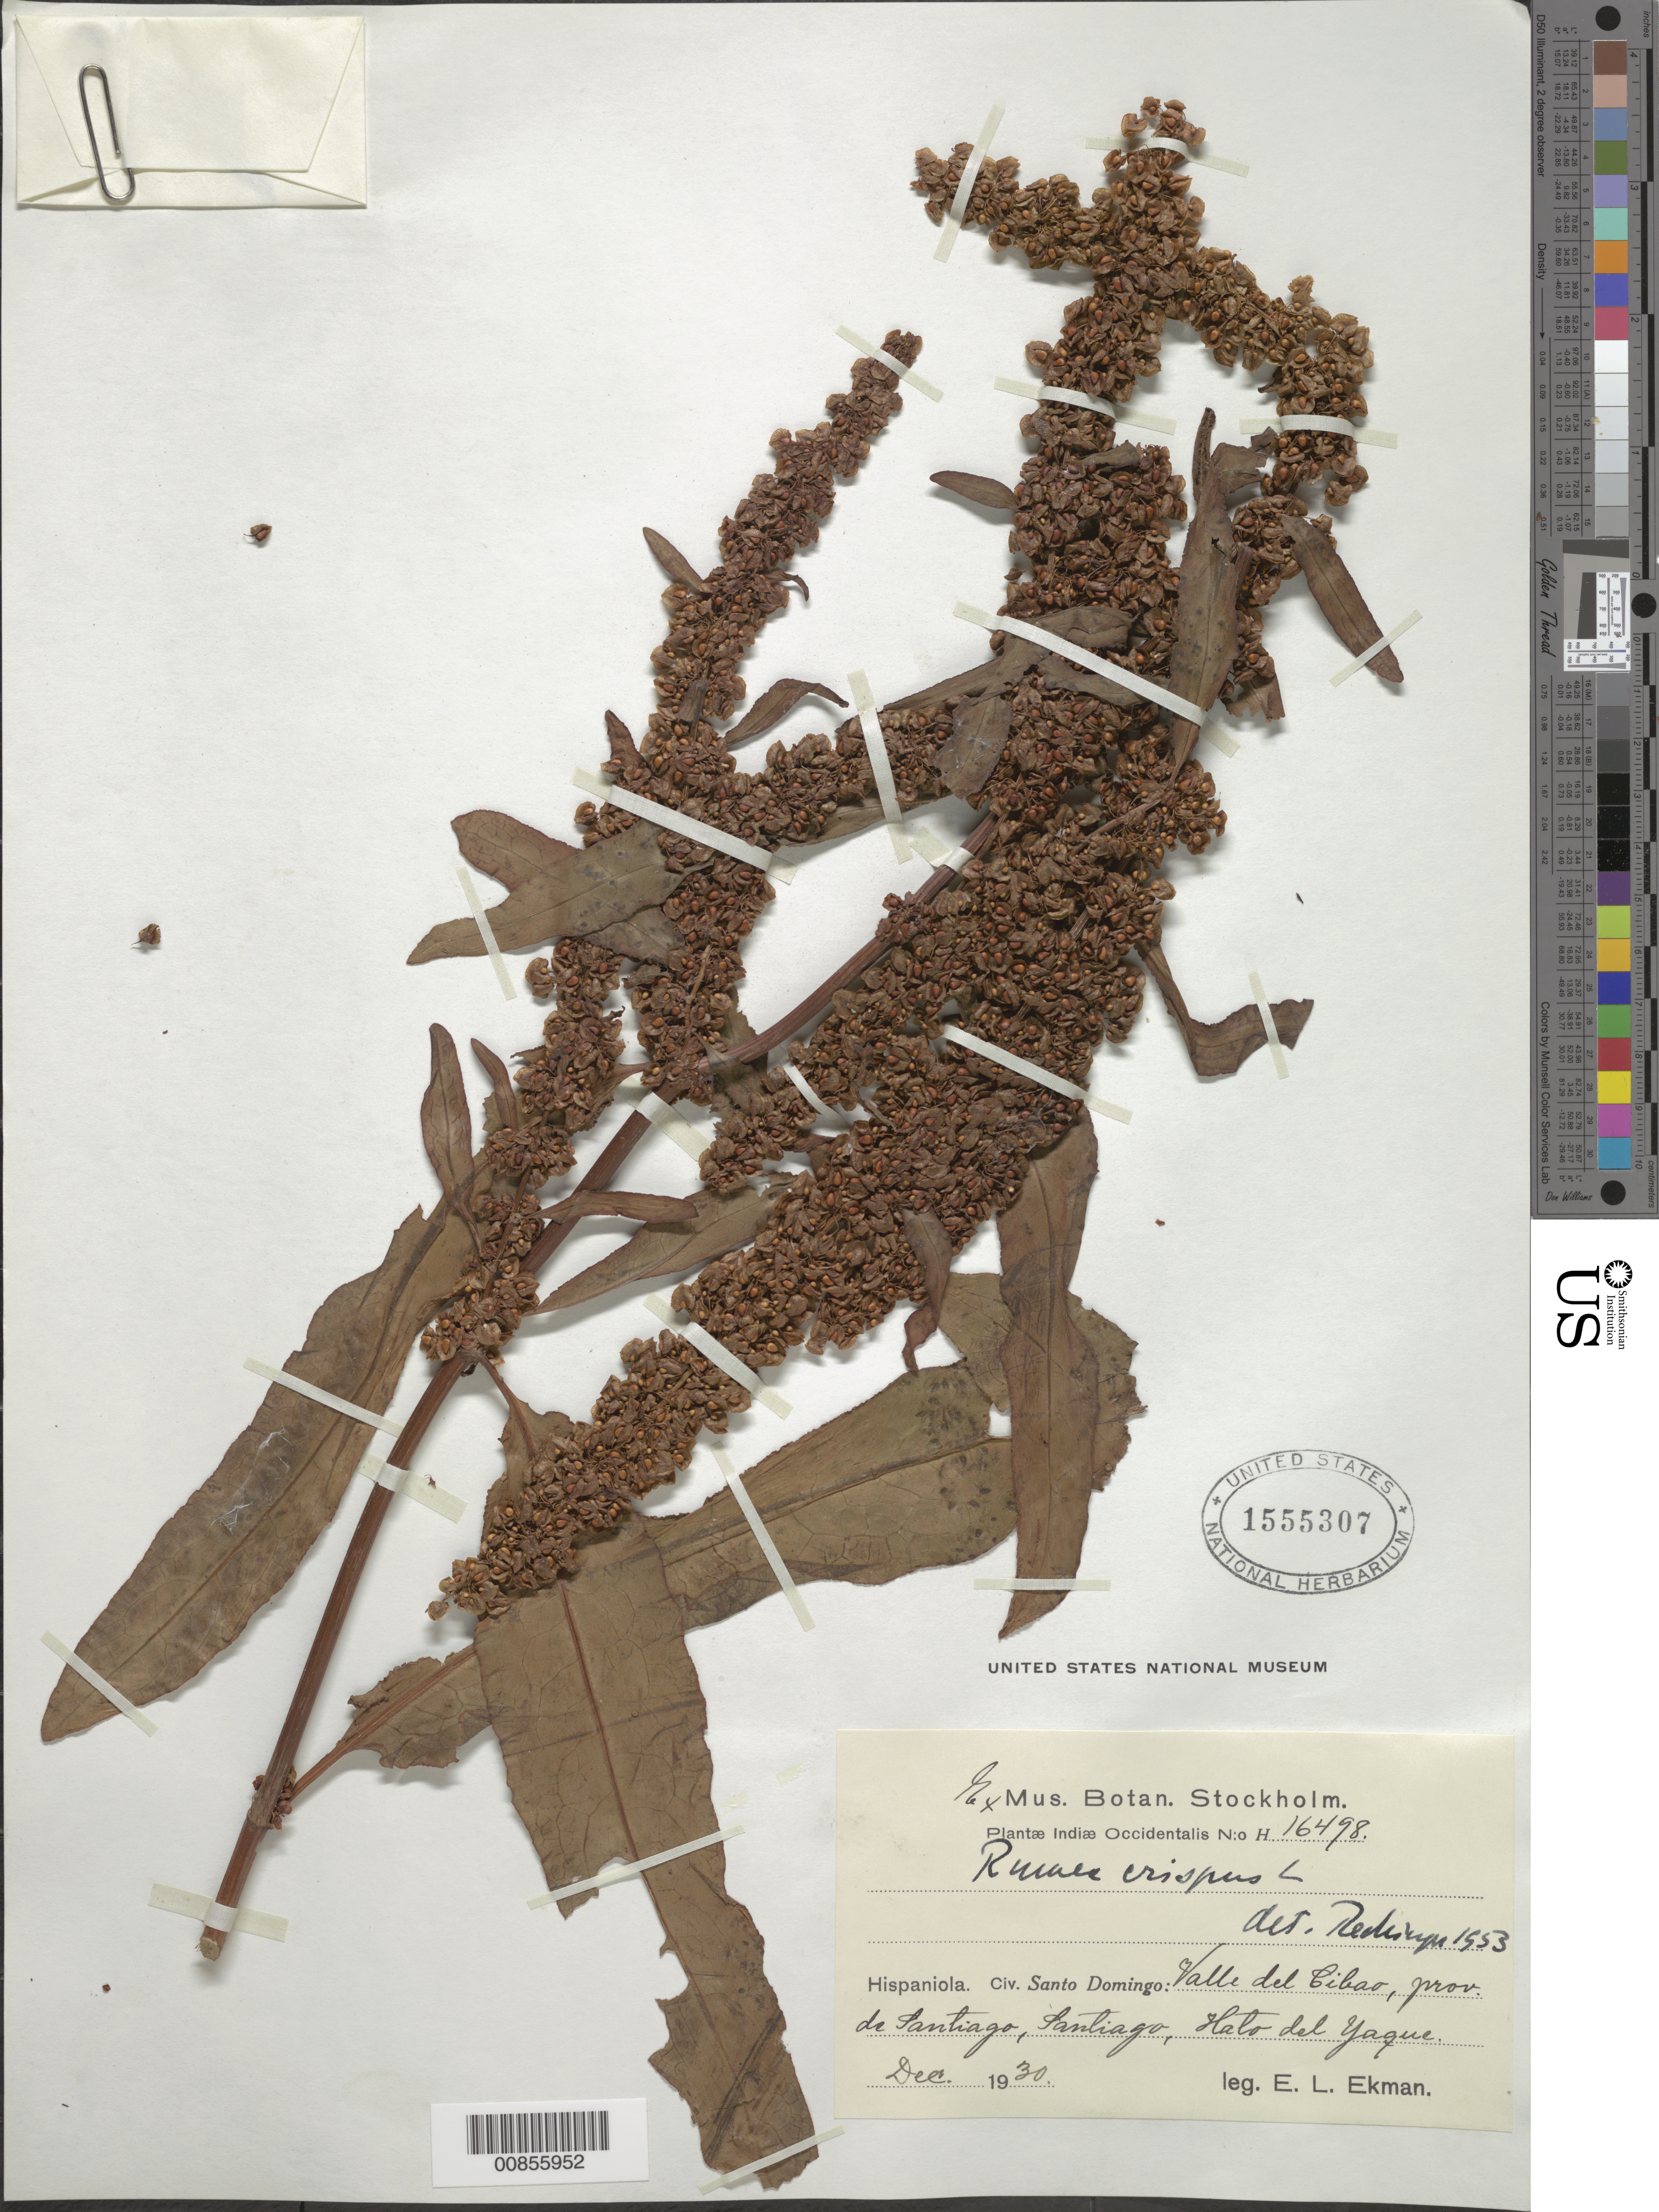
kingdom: Plantae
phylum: Tracheophyta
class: Magnoliopsida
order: Caryophyllales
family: Polygonaceae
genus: Rumex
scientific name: Rumex crispus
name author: L.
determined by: Rechinger, K. H.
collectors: E. L. Ekman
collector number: H 16498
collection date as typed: Dec 1930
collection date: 1930-12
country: Dominican Republic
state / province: Santiago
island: Hispaniola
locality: Valle del Cibao, Santiago, Hato del Yaque.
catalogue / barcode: US 1555307